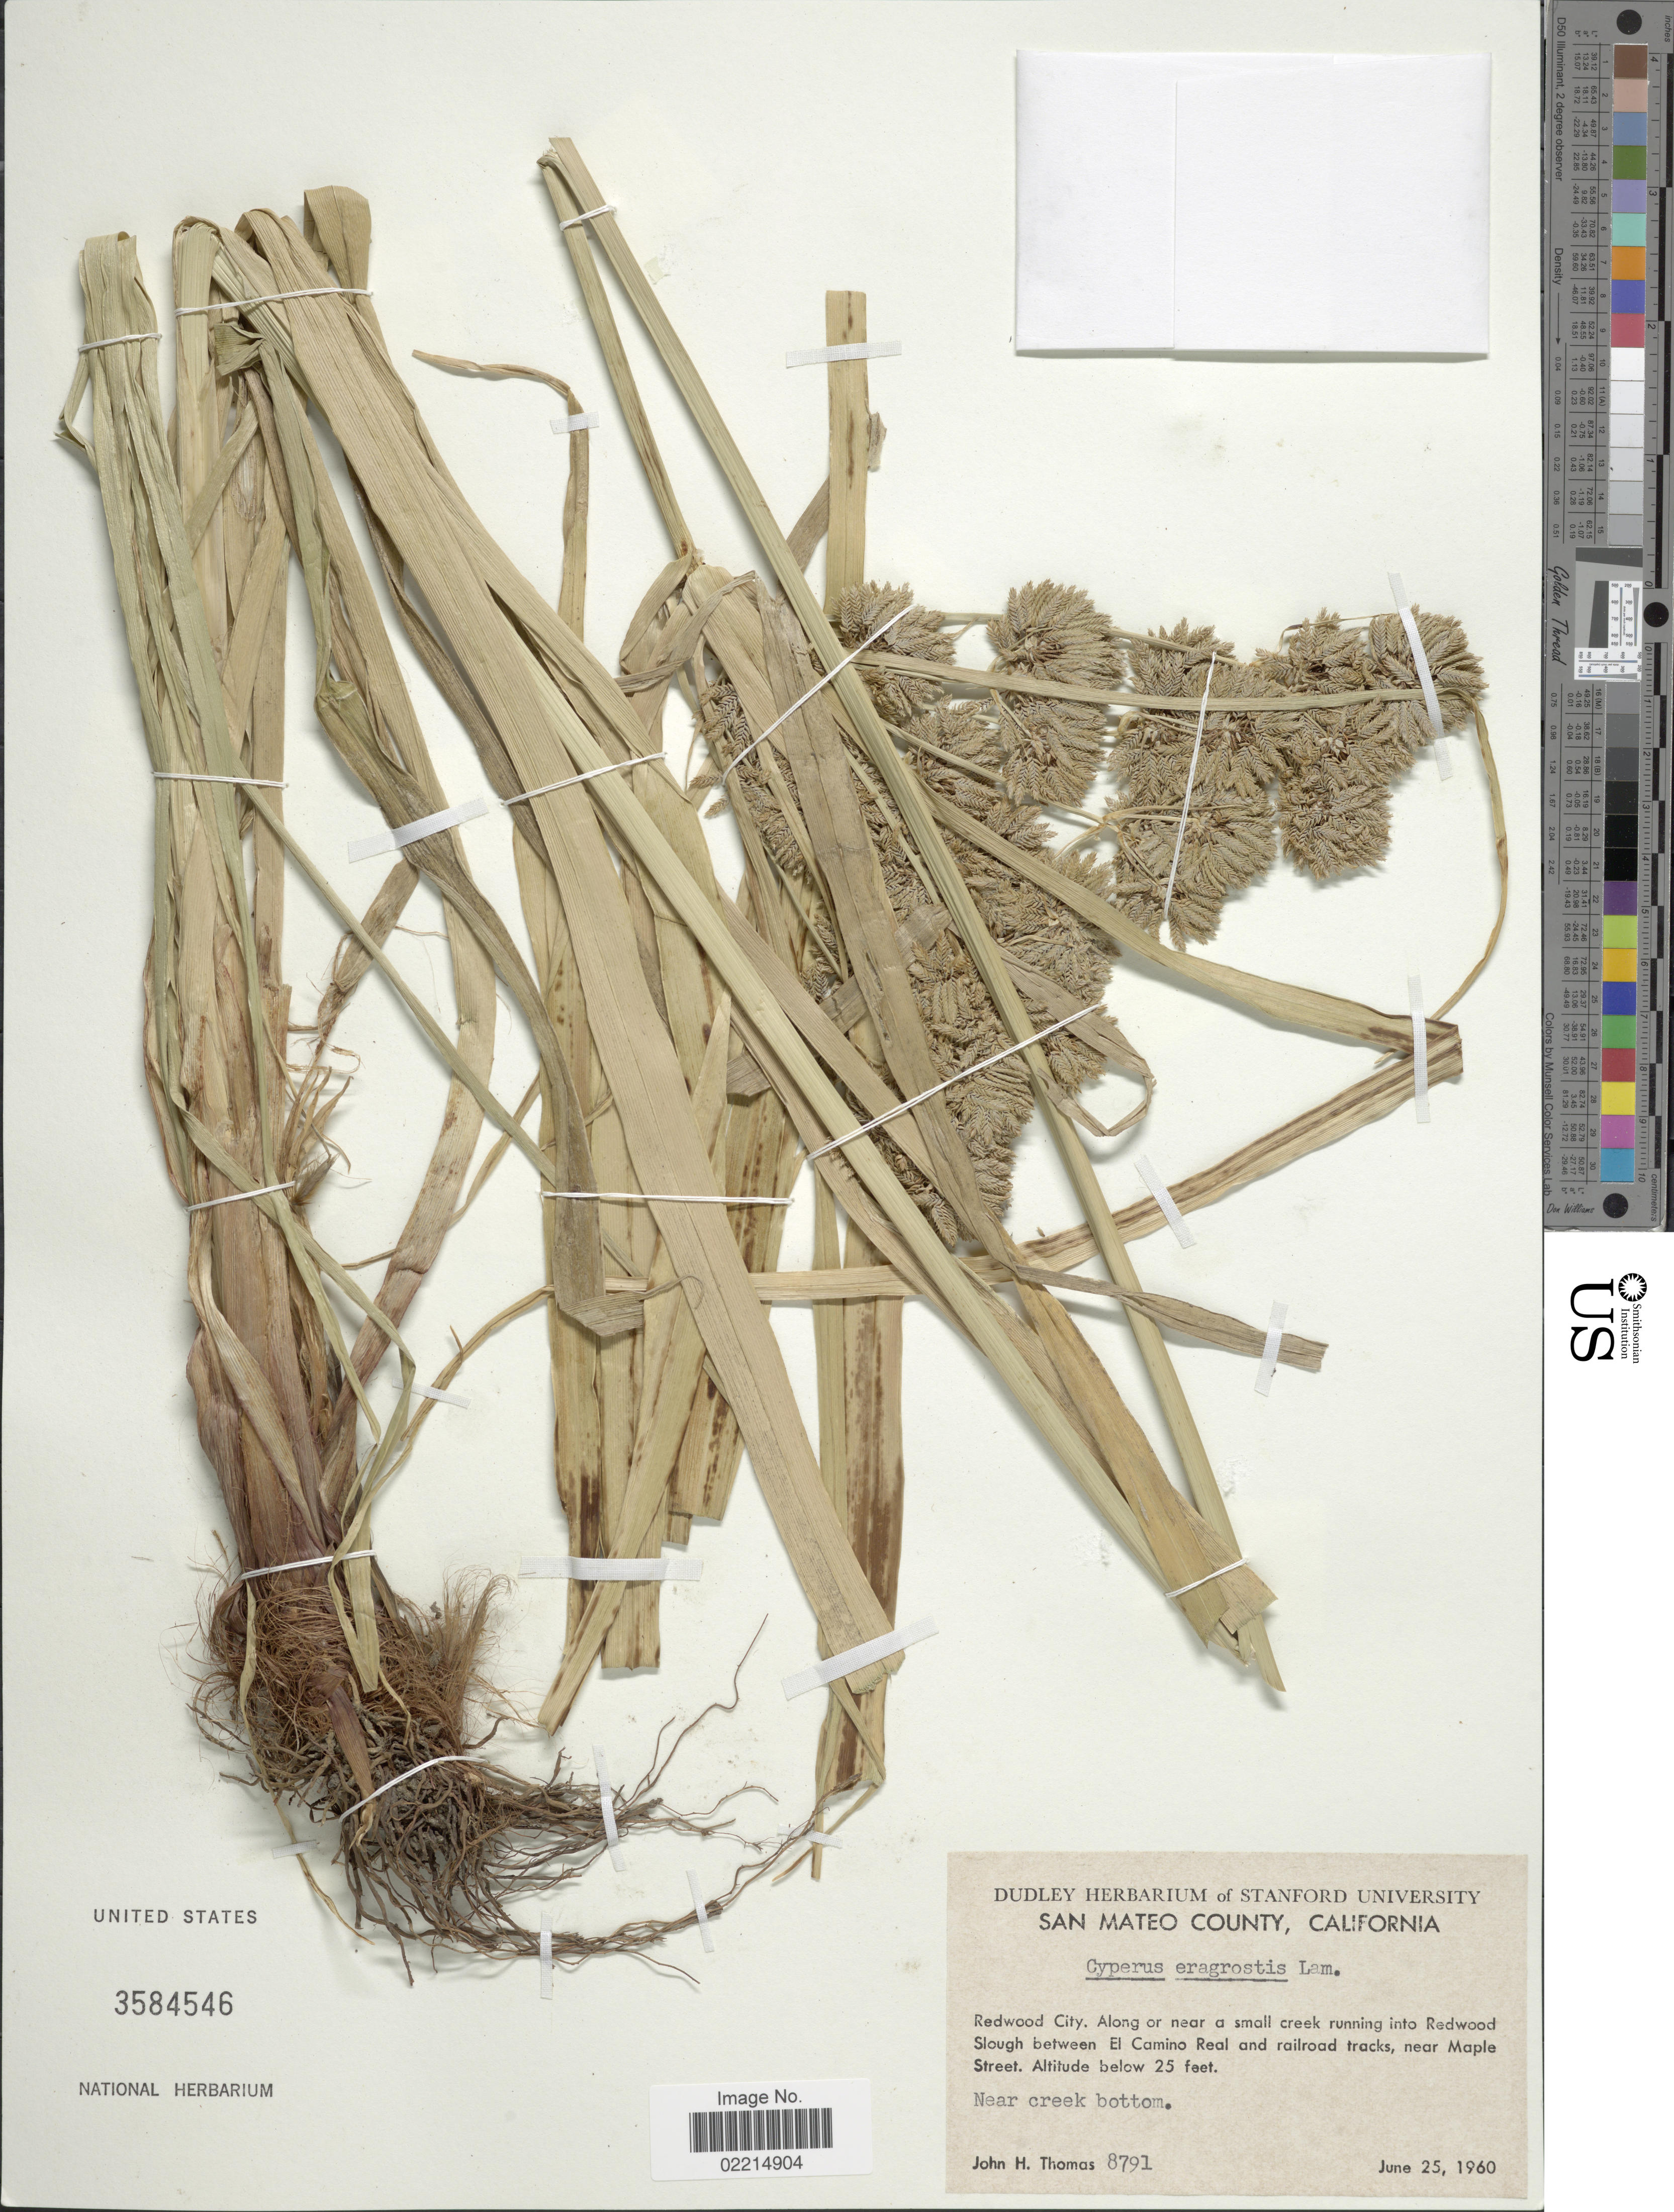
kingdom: Plantae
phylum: Tracheophyta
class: Liliopsida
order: Poales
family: Cyperaceae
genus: Cyperus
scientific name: Cyperus eragrostis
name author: Lam.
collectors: J. H. Thomas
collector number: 8791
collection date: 1960-06-25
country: United States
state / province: California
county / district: San Mateo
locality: San Mateo County, Redwood City, along or near a small creek running into Redwood, slough between El Camino Real and railroad tracks, near Maple Street, near creek bottom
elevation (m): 8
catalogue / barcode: US 3584546